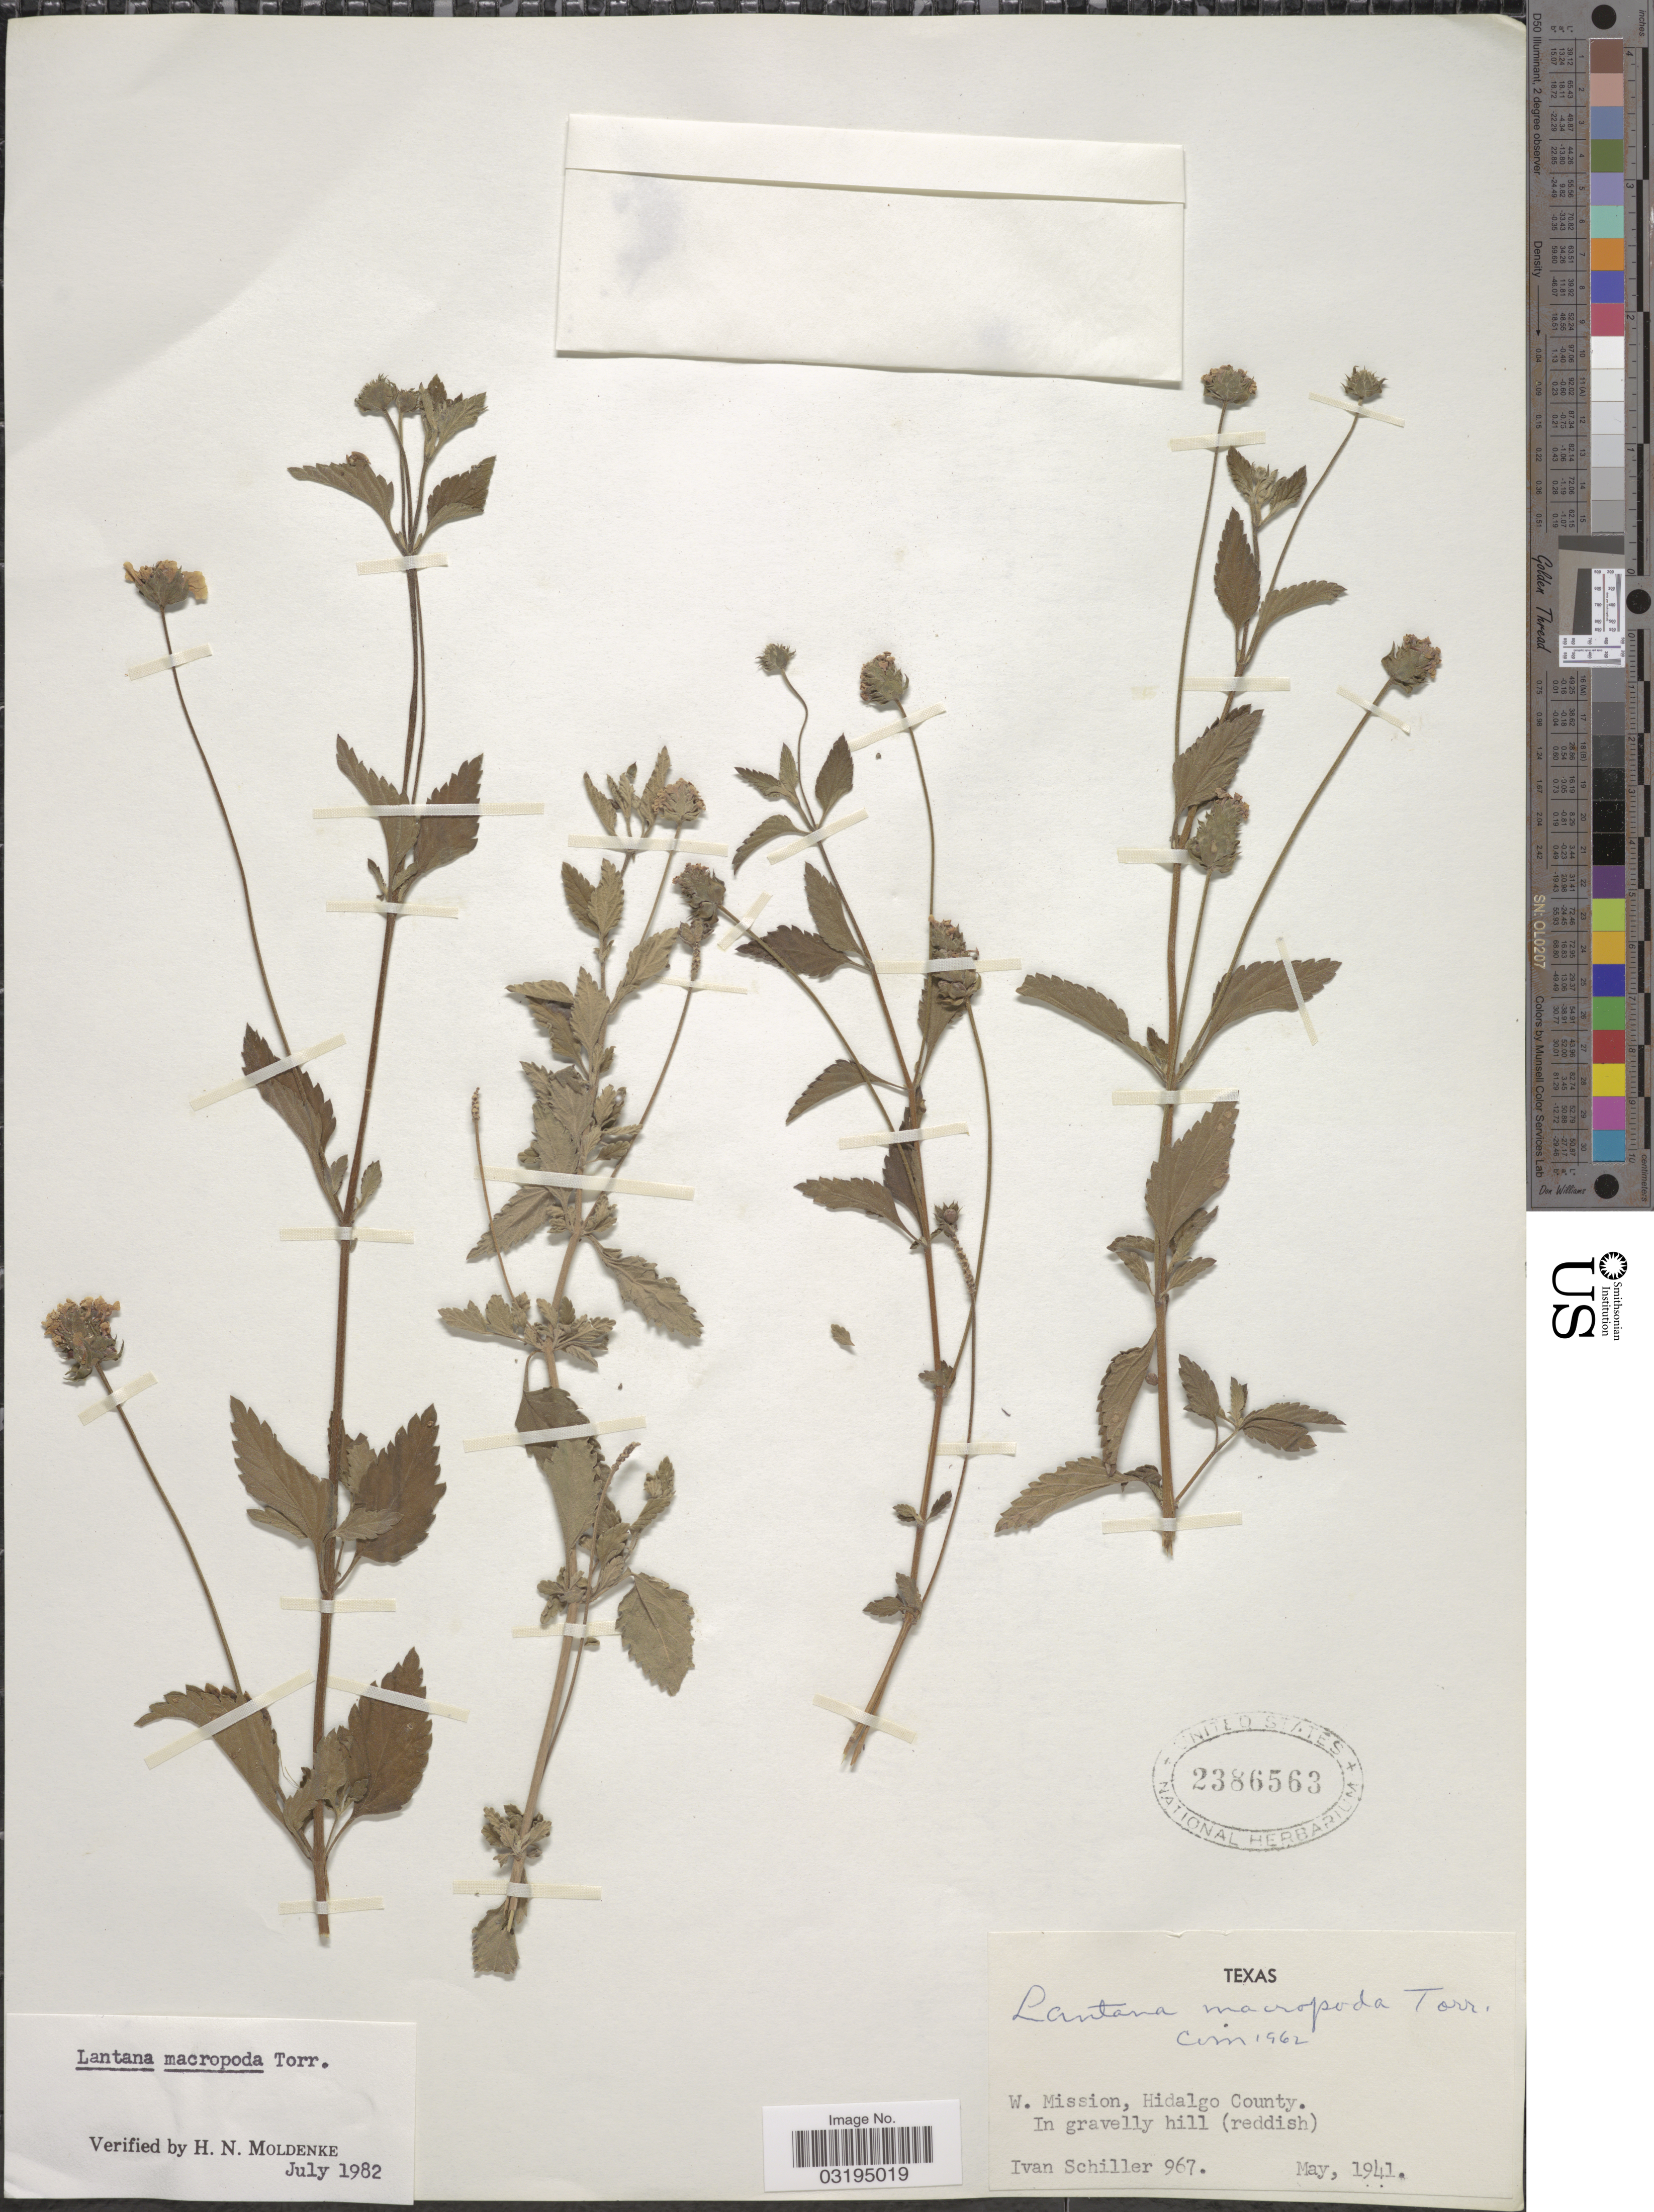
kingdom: Plantae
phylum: Tracheophyta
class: Magnoliopsida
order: Lamiales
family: Verbenaceae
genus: Lantana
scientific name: Lantana macropoda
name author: Torr.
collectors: I. Schiller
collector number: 967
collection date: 1941-05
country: United States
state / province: Texas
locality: W. Mission, Hidalgo County.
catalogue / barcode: US 2386563